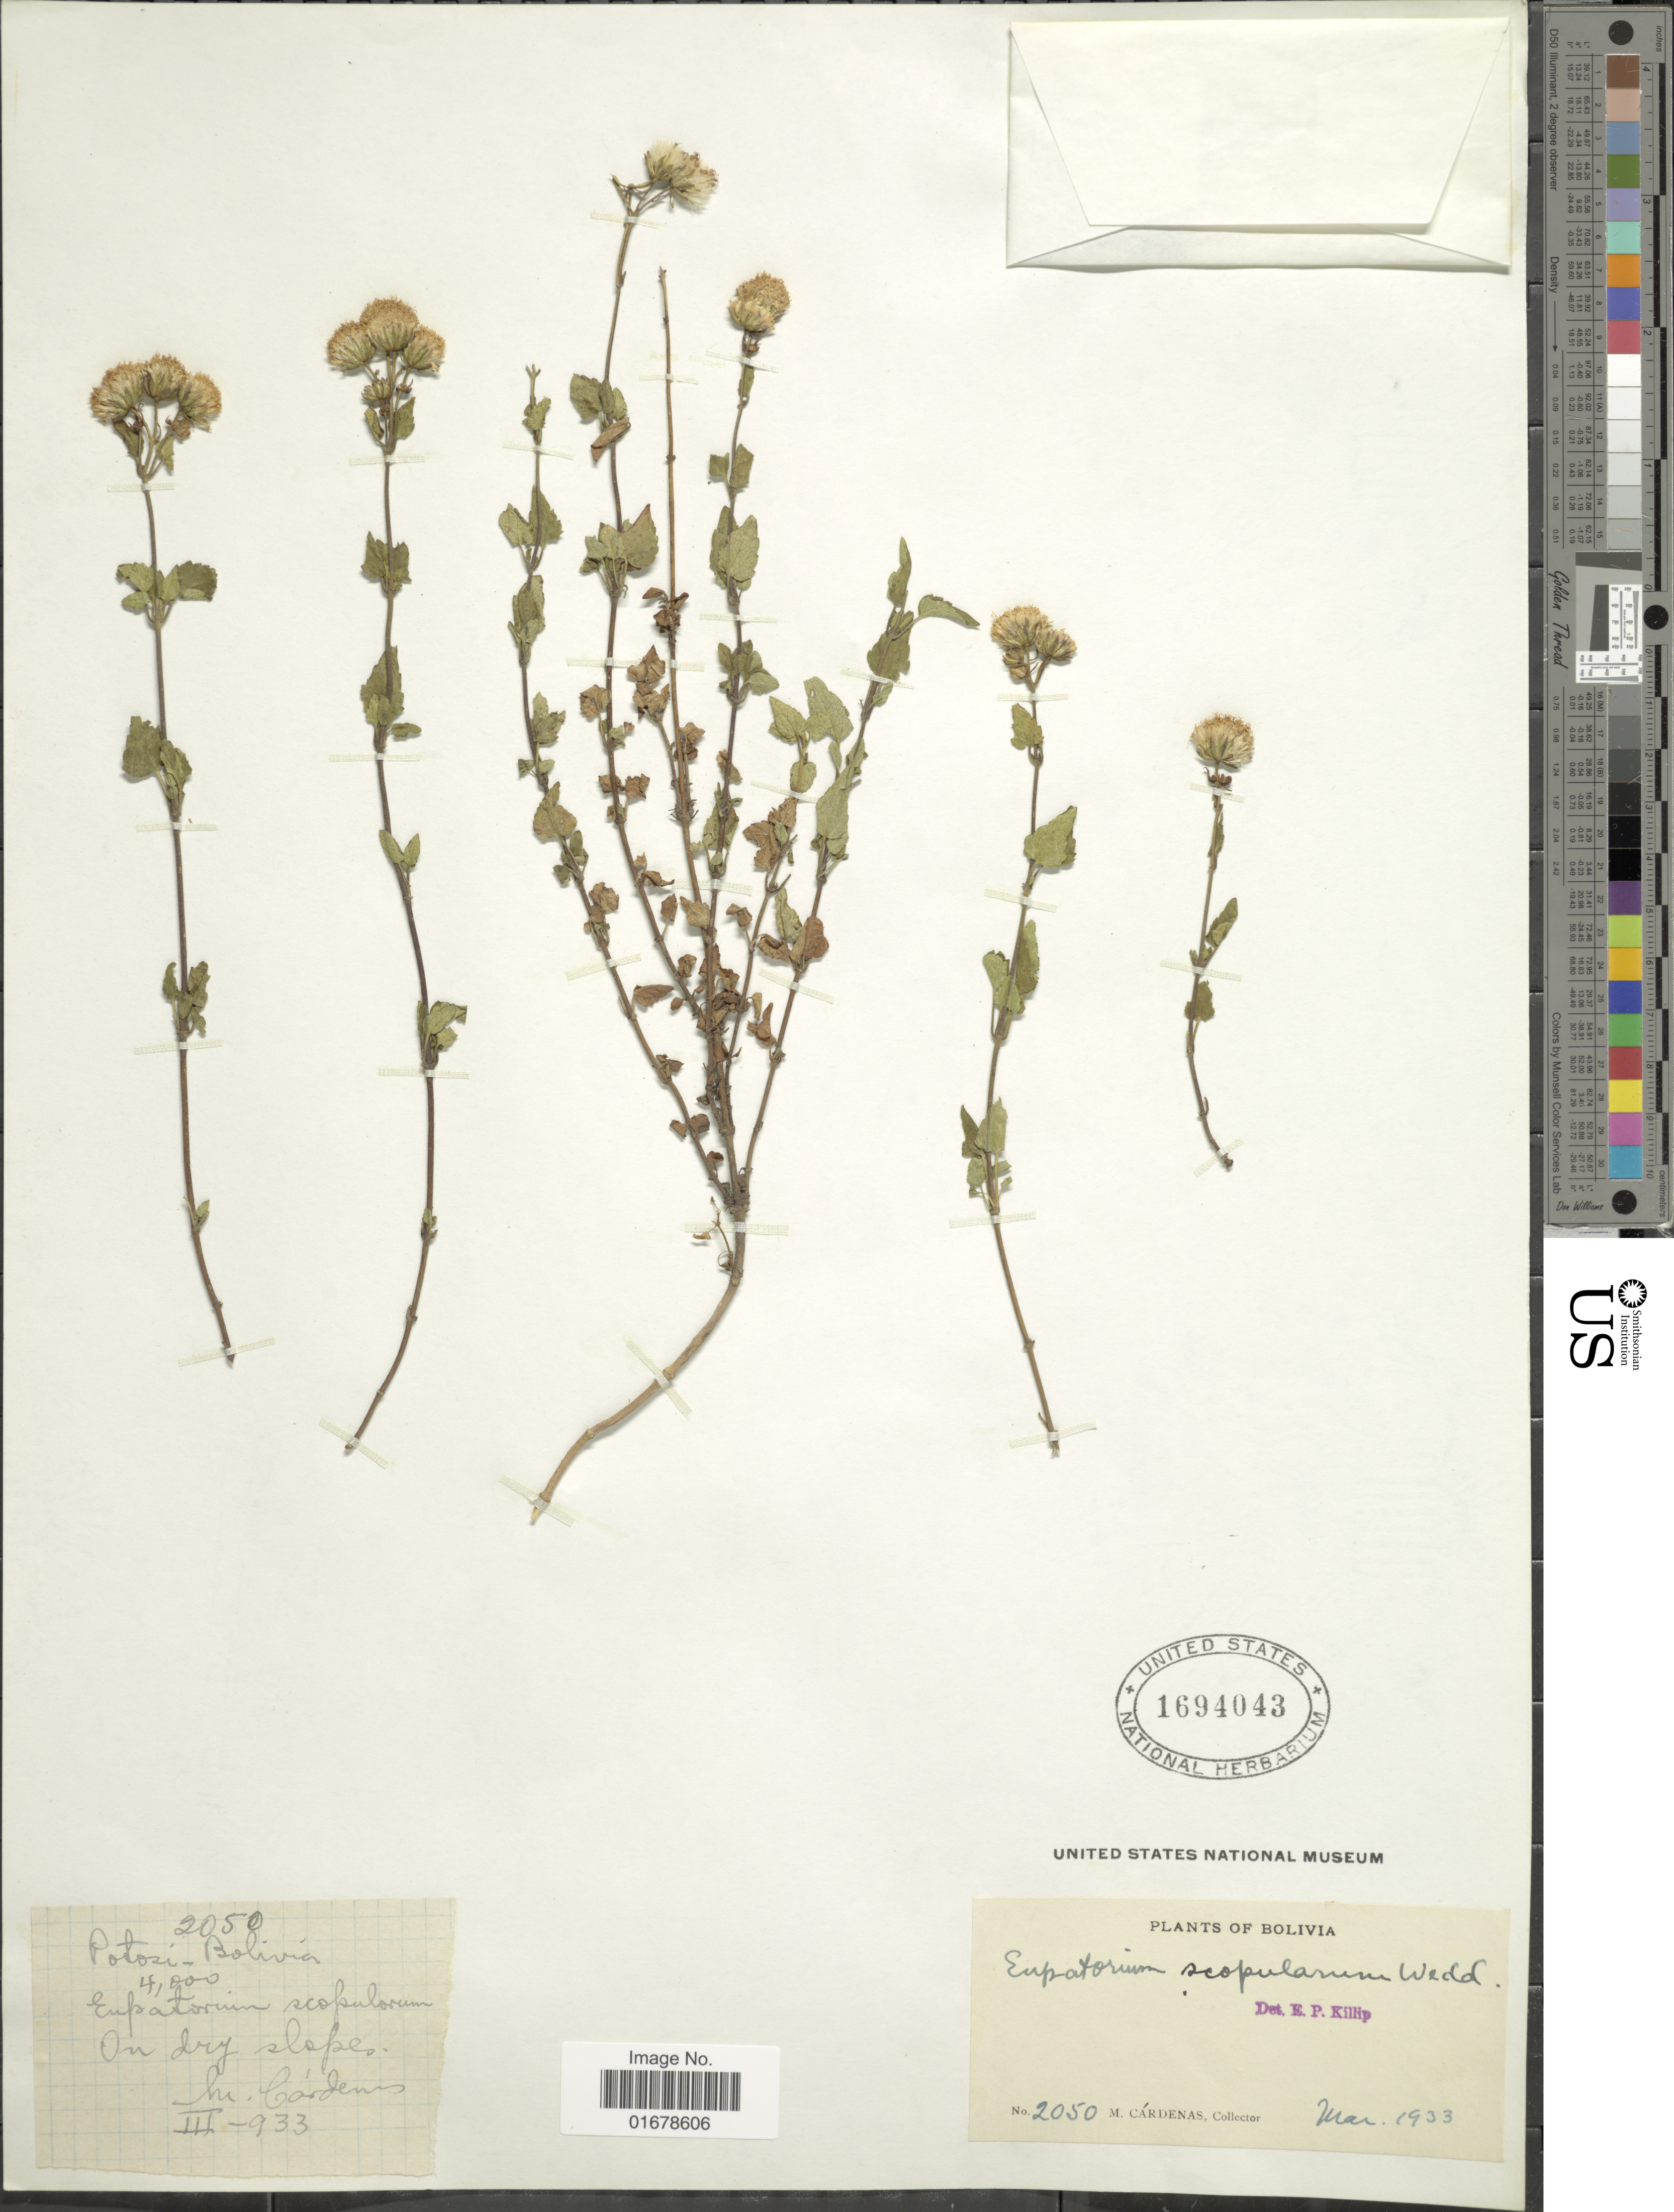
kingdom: Plantae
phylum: Tracheophyta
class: Magnoliopsida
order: Asterales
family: Asteraceae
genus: Ageratina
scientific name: Ageratina azangaroensis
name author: (Sch. Bip. ex Wedd.) R.M. King & H. Rob.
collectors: M. Cárdenas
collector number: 2050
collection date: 1933-03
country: Bolivia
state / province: Potosi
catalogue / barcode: US 1694043